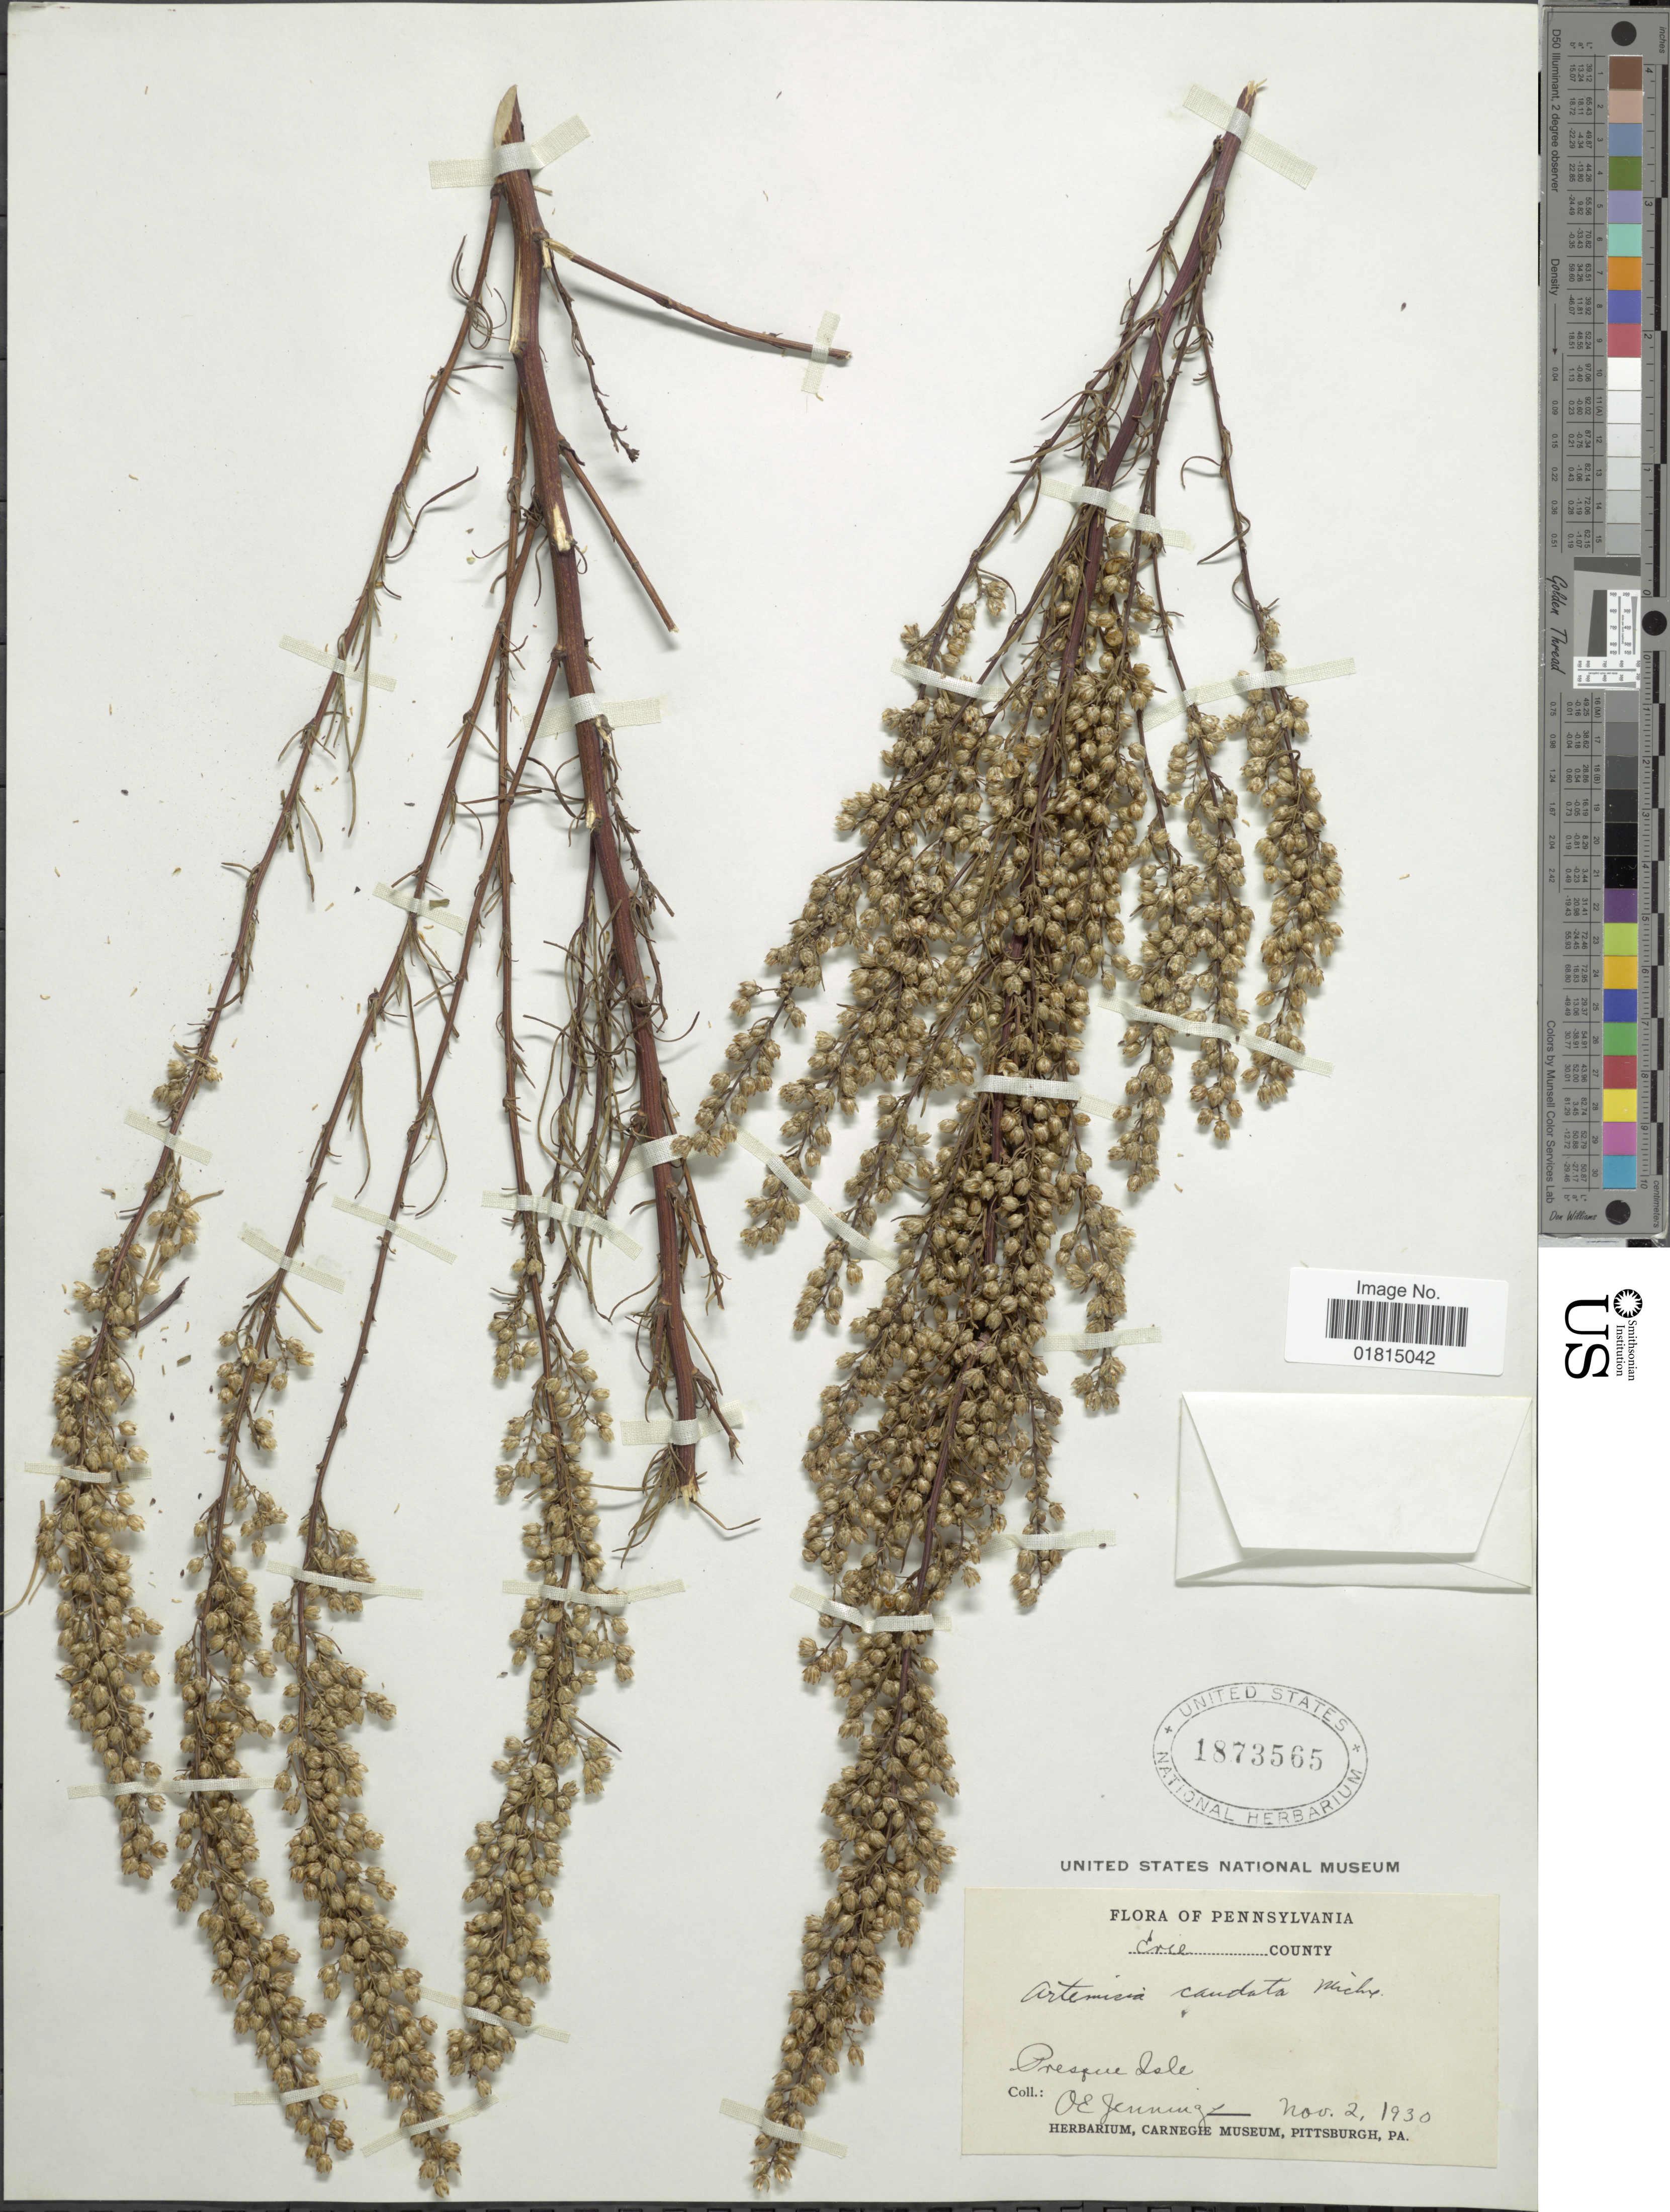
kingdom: Plantae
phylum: Tracheophyta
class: Magnoliopsida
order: Asterales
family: Asteraceae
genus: Artemisia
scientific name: Artemisia caudata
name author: Michx.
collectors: O. E. Jennings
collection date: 1930-11-02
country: United States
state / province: Pennsylvania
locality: Erie County. Presque Isle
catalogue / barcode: US 1873565